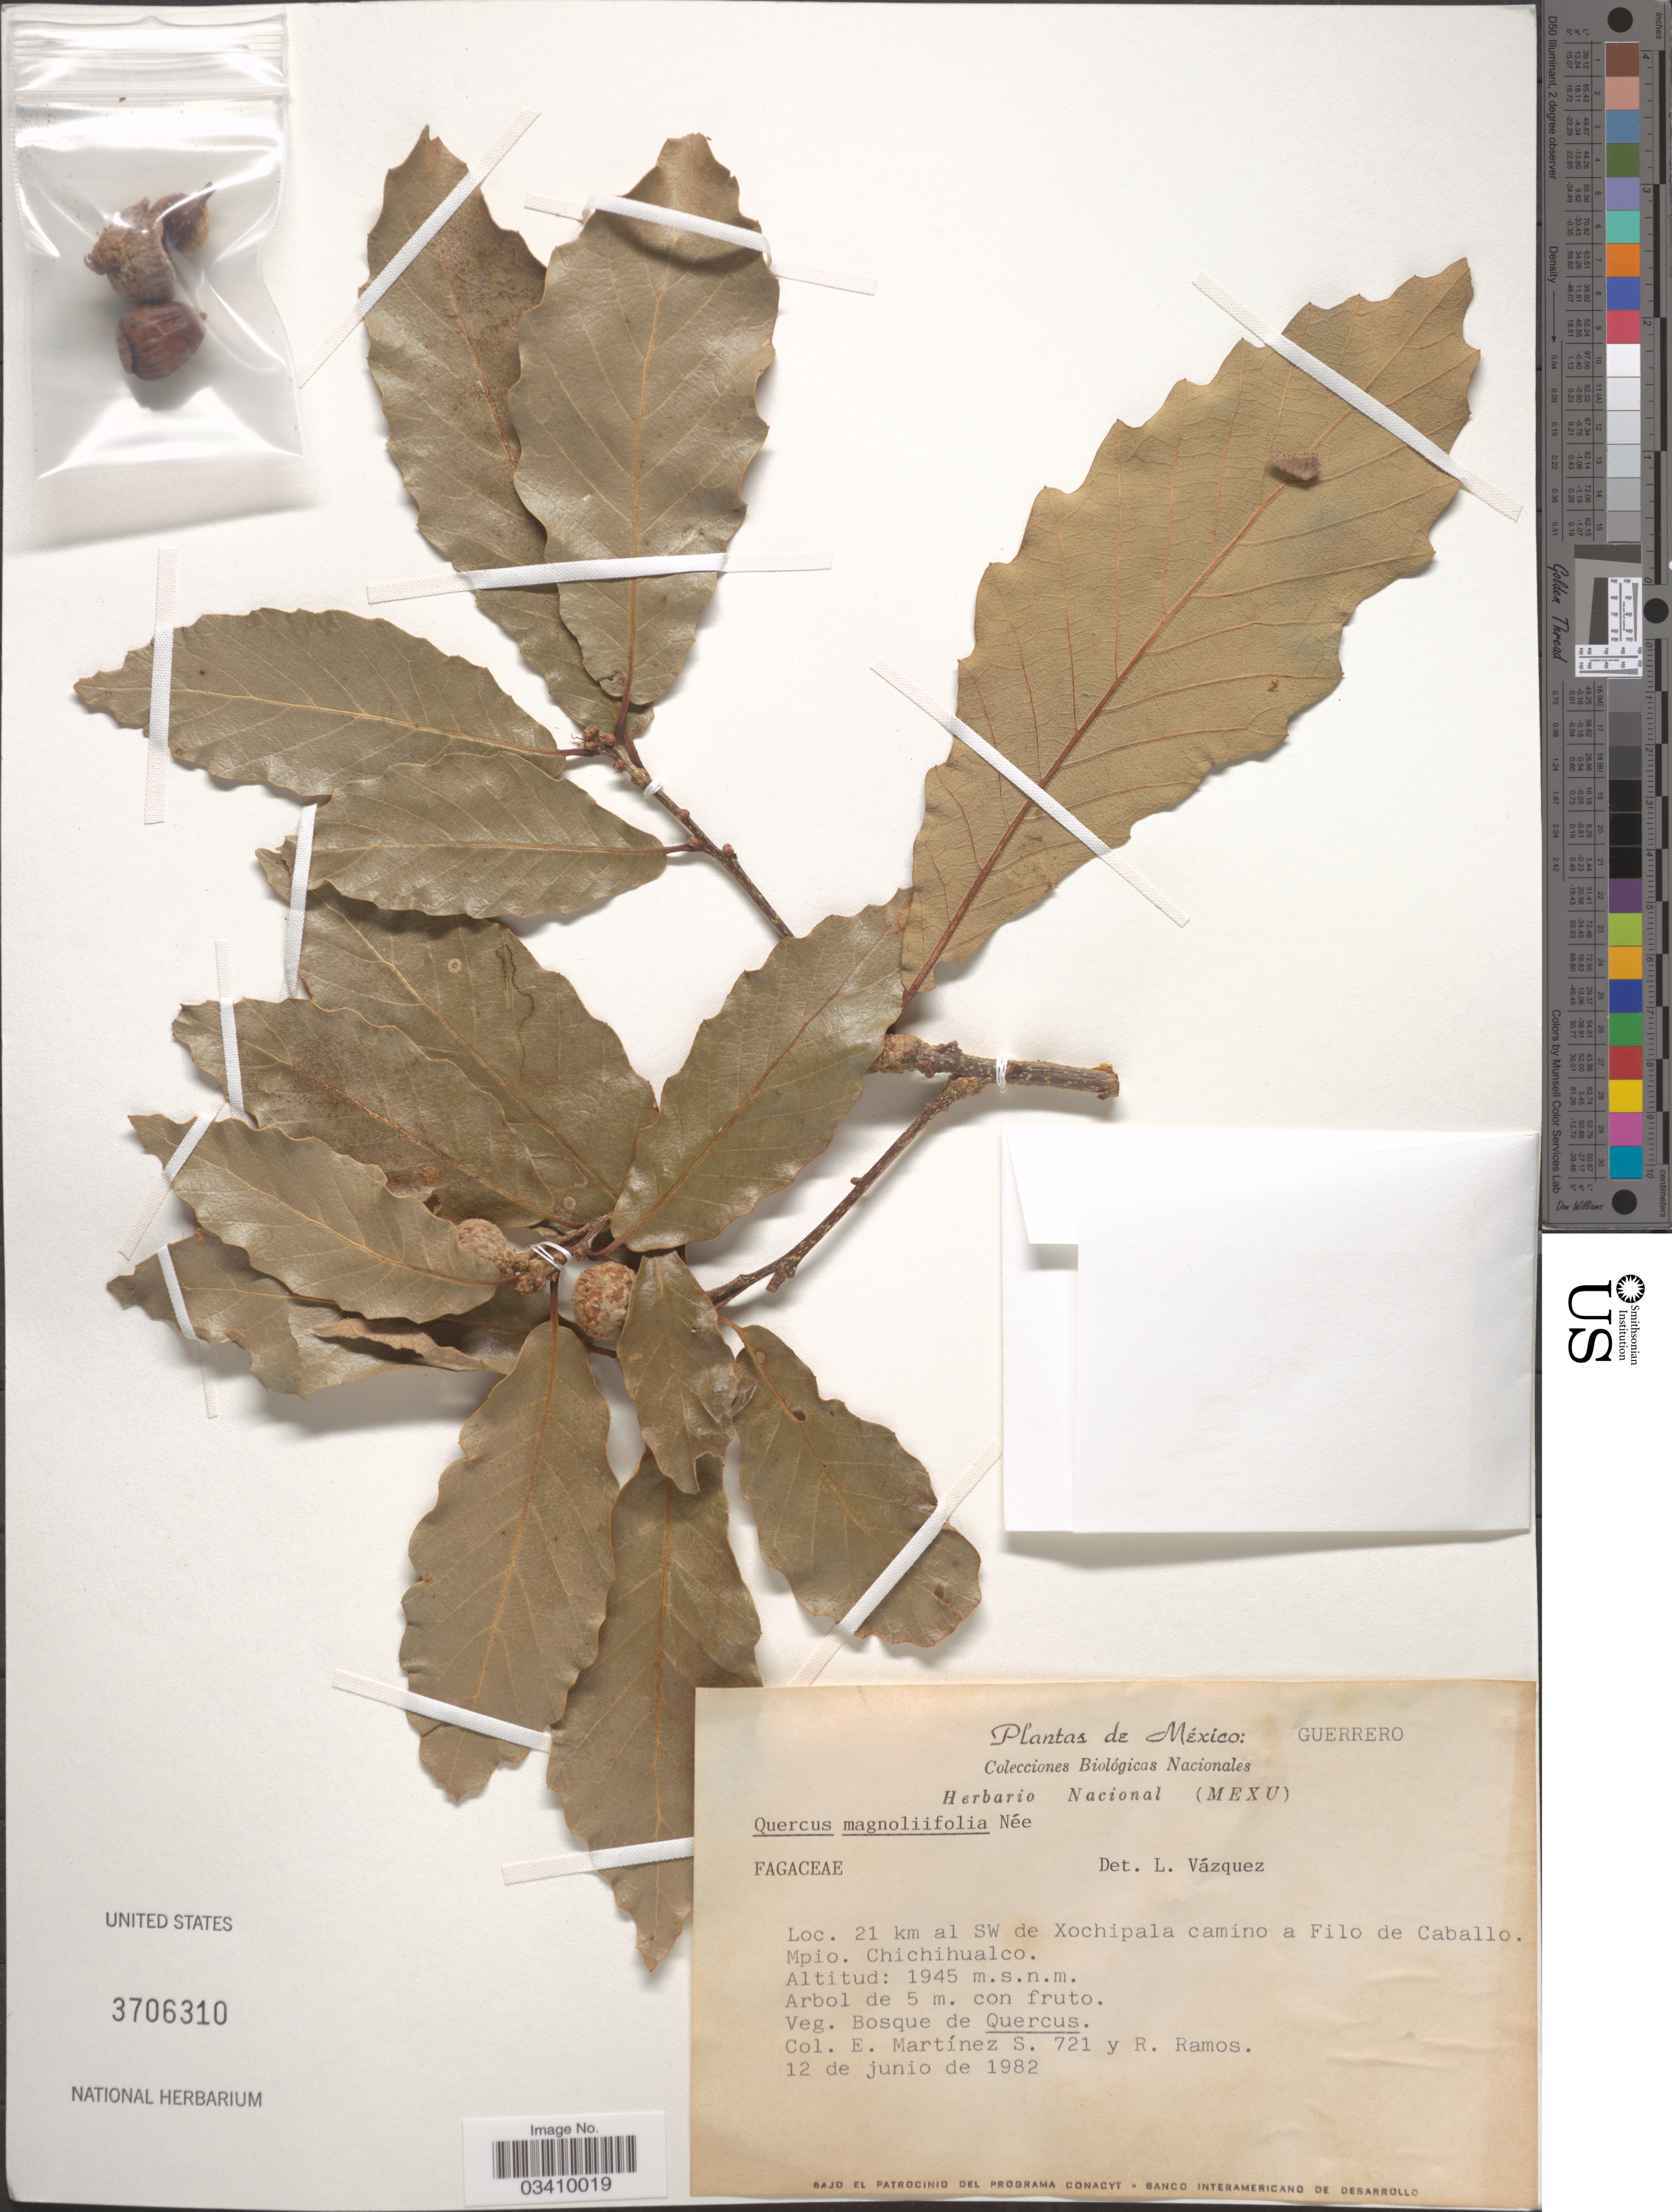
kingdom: Plantae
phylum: Tracheophyta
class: Magnoliopsida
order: Fagales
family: Fagaceae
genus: Quercus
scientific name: Quercus magnoliifolia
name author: Née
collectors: E. M. Martínez S. & R. Ramos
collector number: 721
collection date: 1982-06-12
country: Mexico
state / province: Guerrero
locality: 21 km al SW de Xochipala camino a Filo de Caballo. Mpio. Chichihualco.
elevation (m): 1945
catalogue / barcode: US 3706310